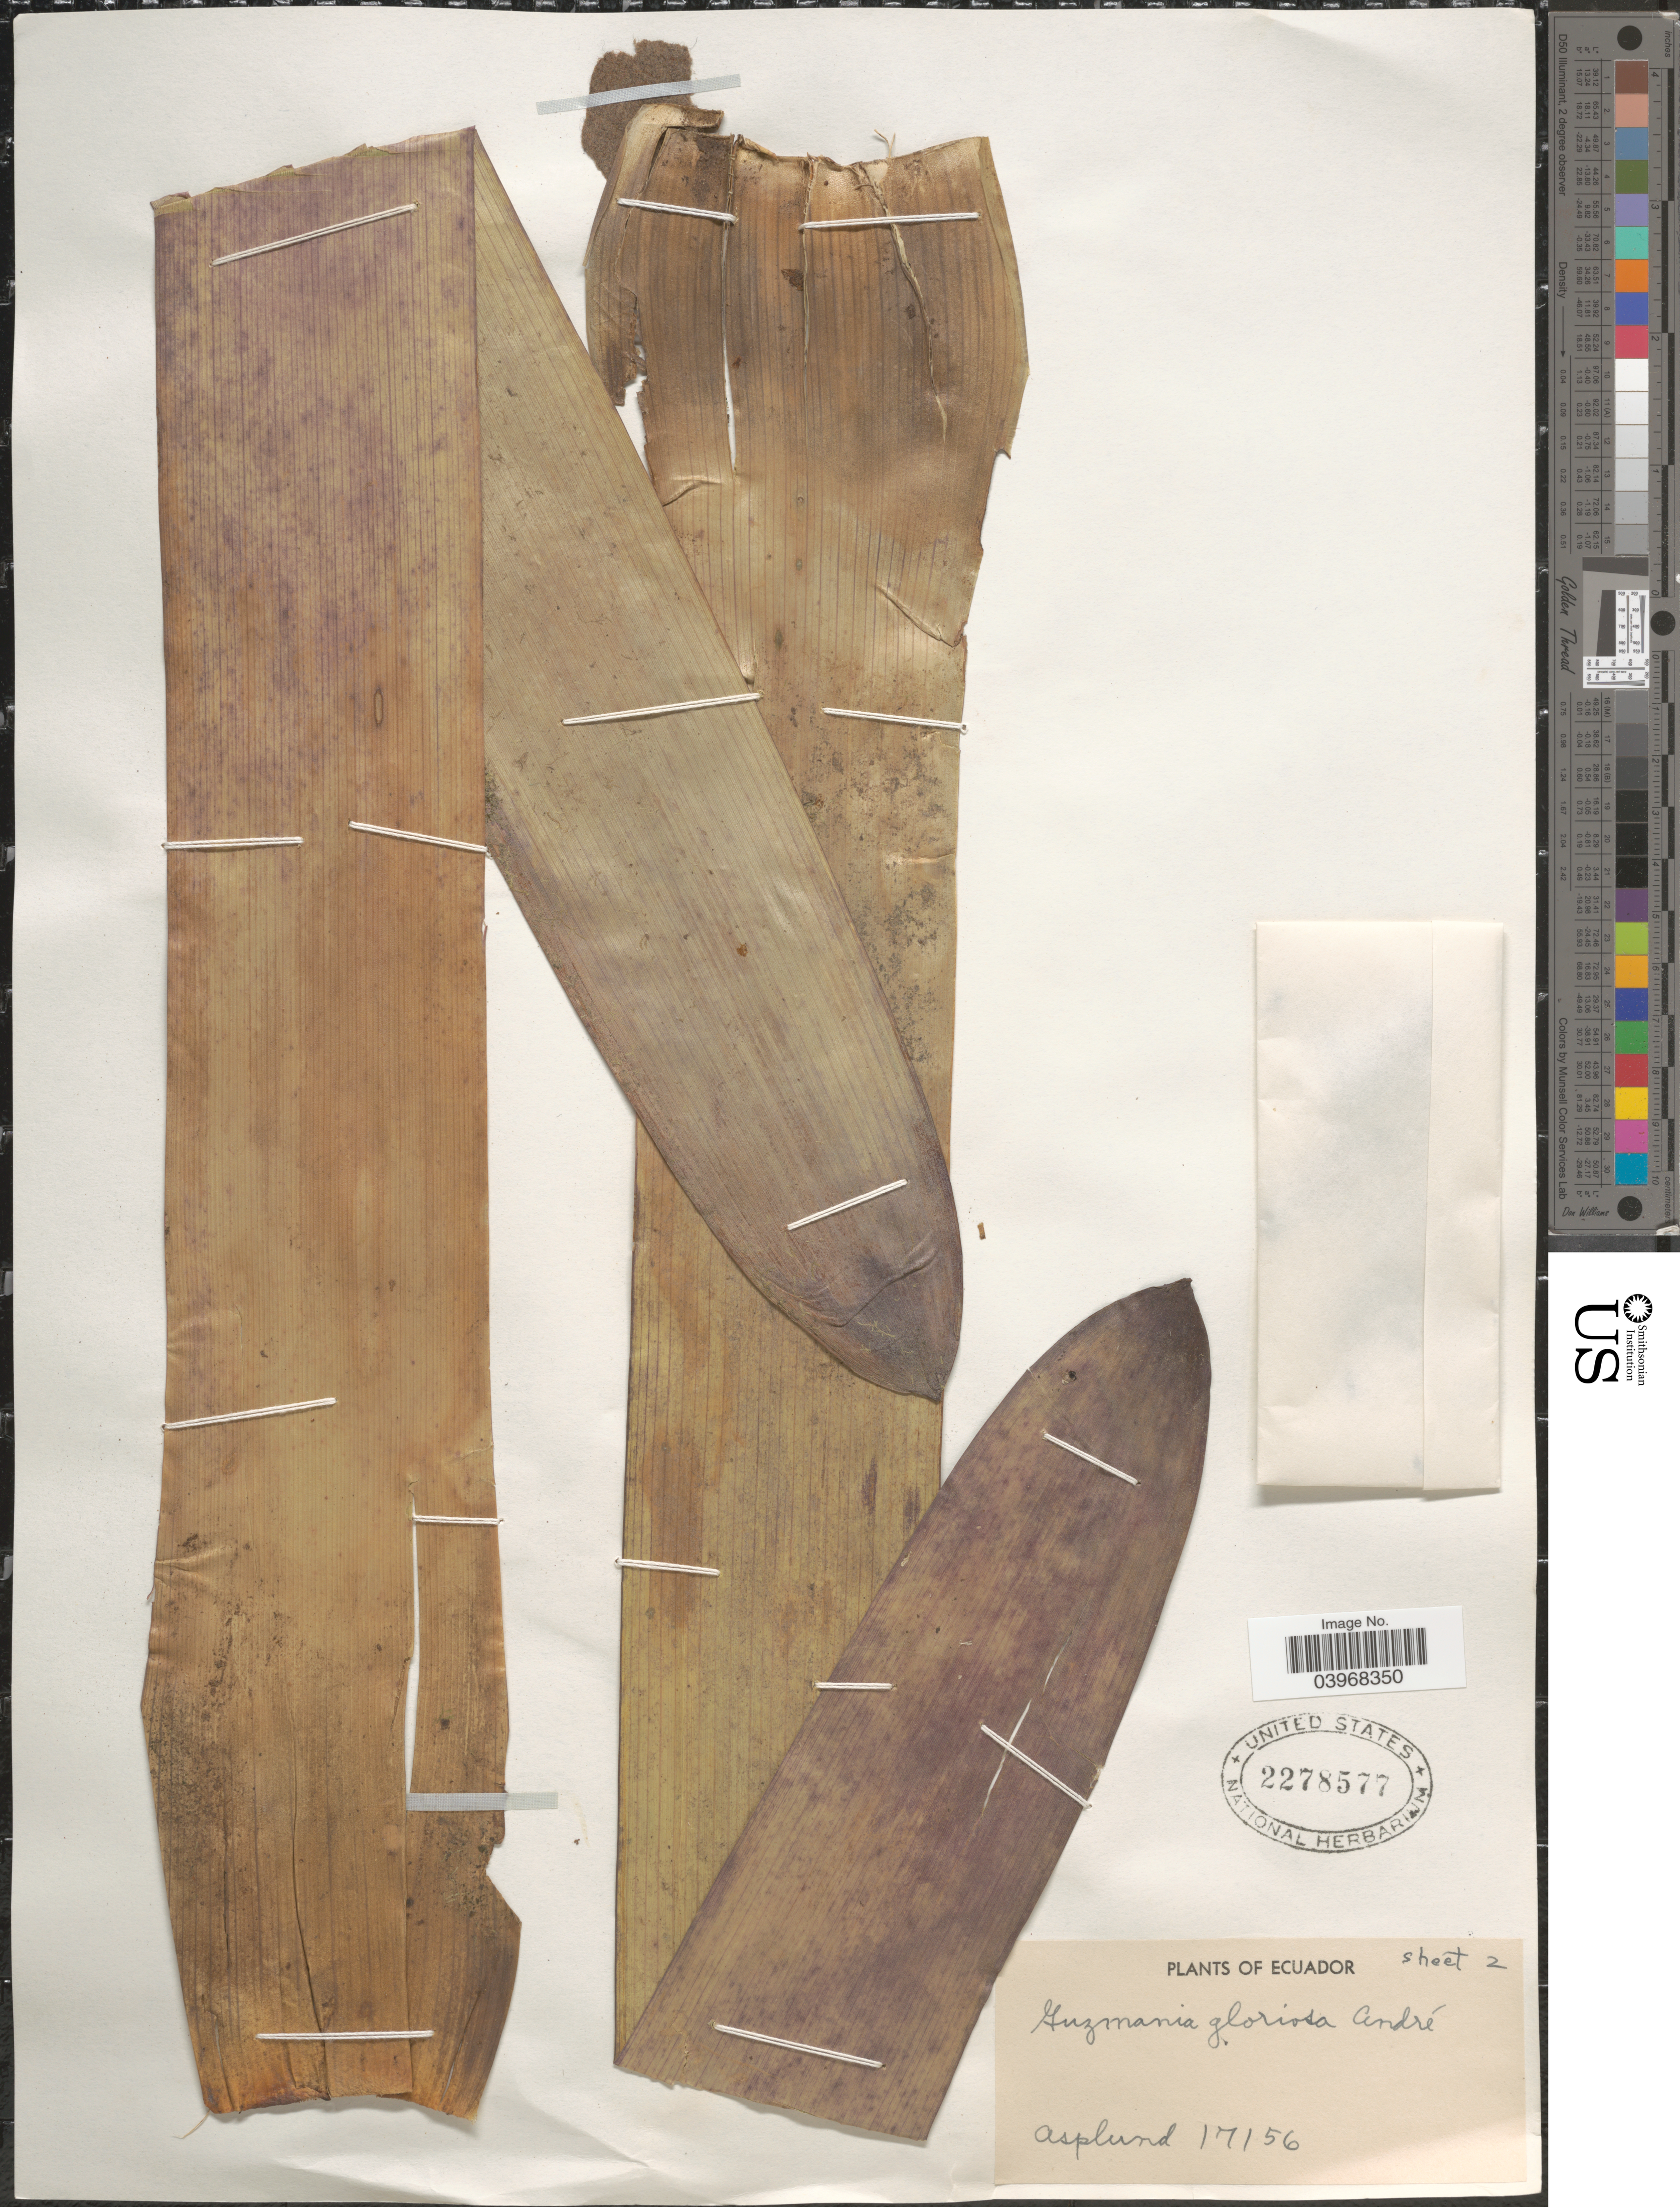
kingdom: Plantae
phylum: Tracheophyta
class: Liliopsida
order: Poales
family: Bromeliaceae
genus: Guzmania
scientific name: Guzmania gloriosa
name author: (André) André ex Mez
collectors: E. Asplund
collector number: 17156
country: Ecuador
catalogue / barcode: US 2278577